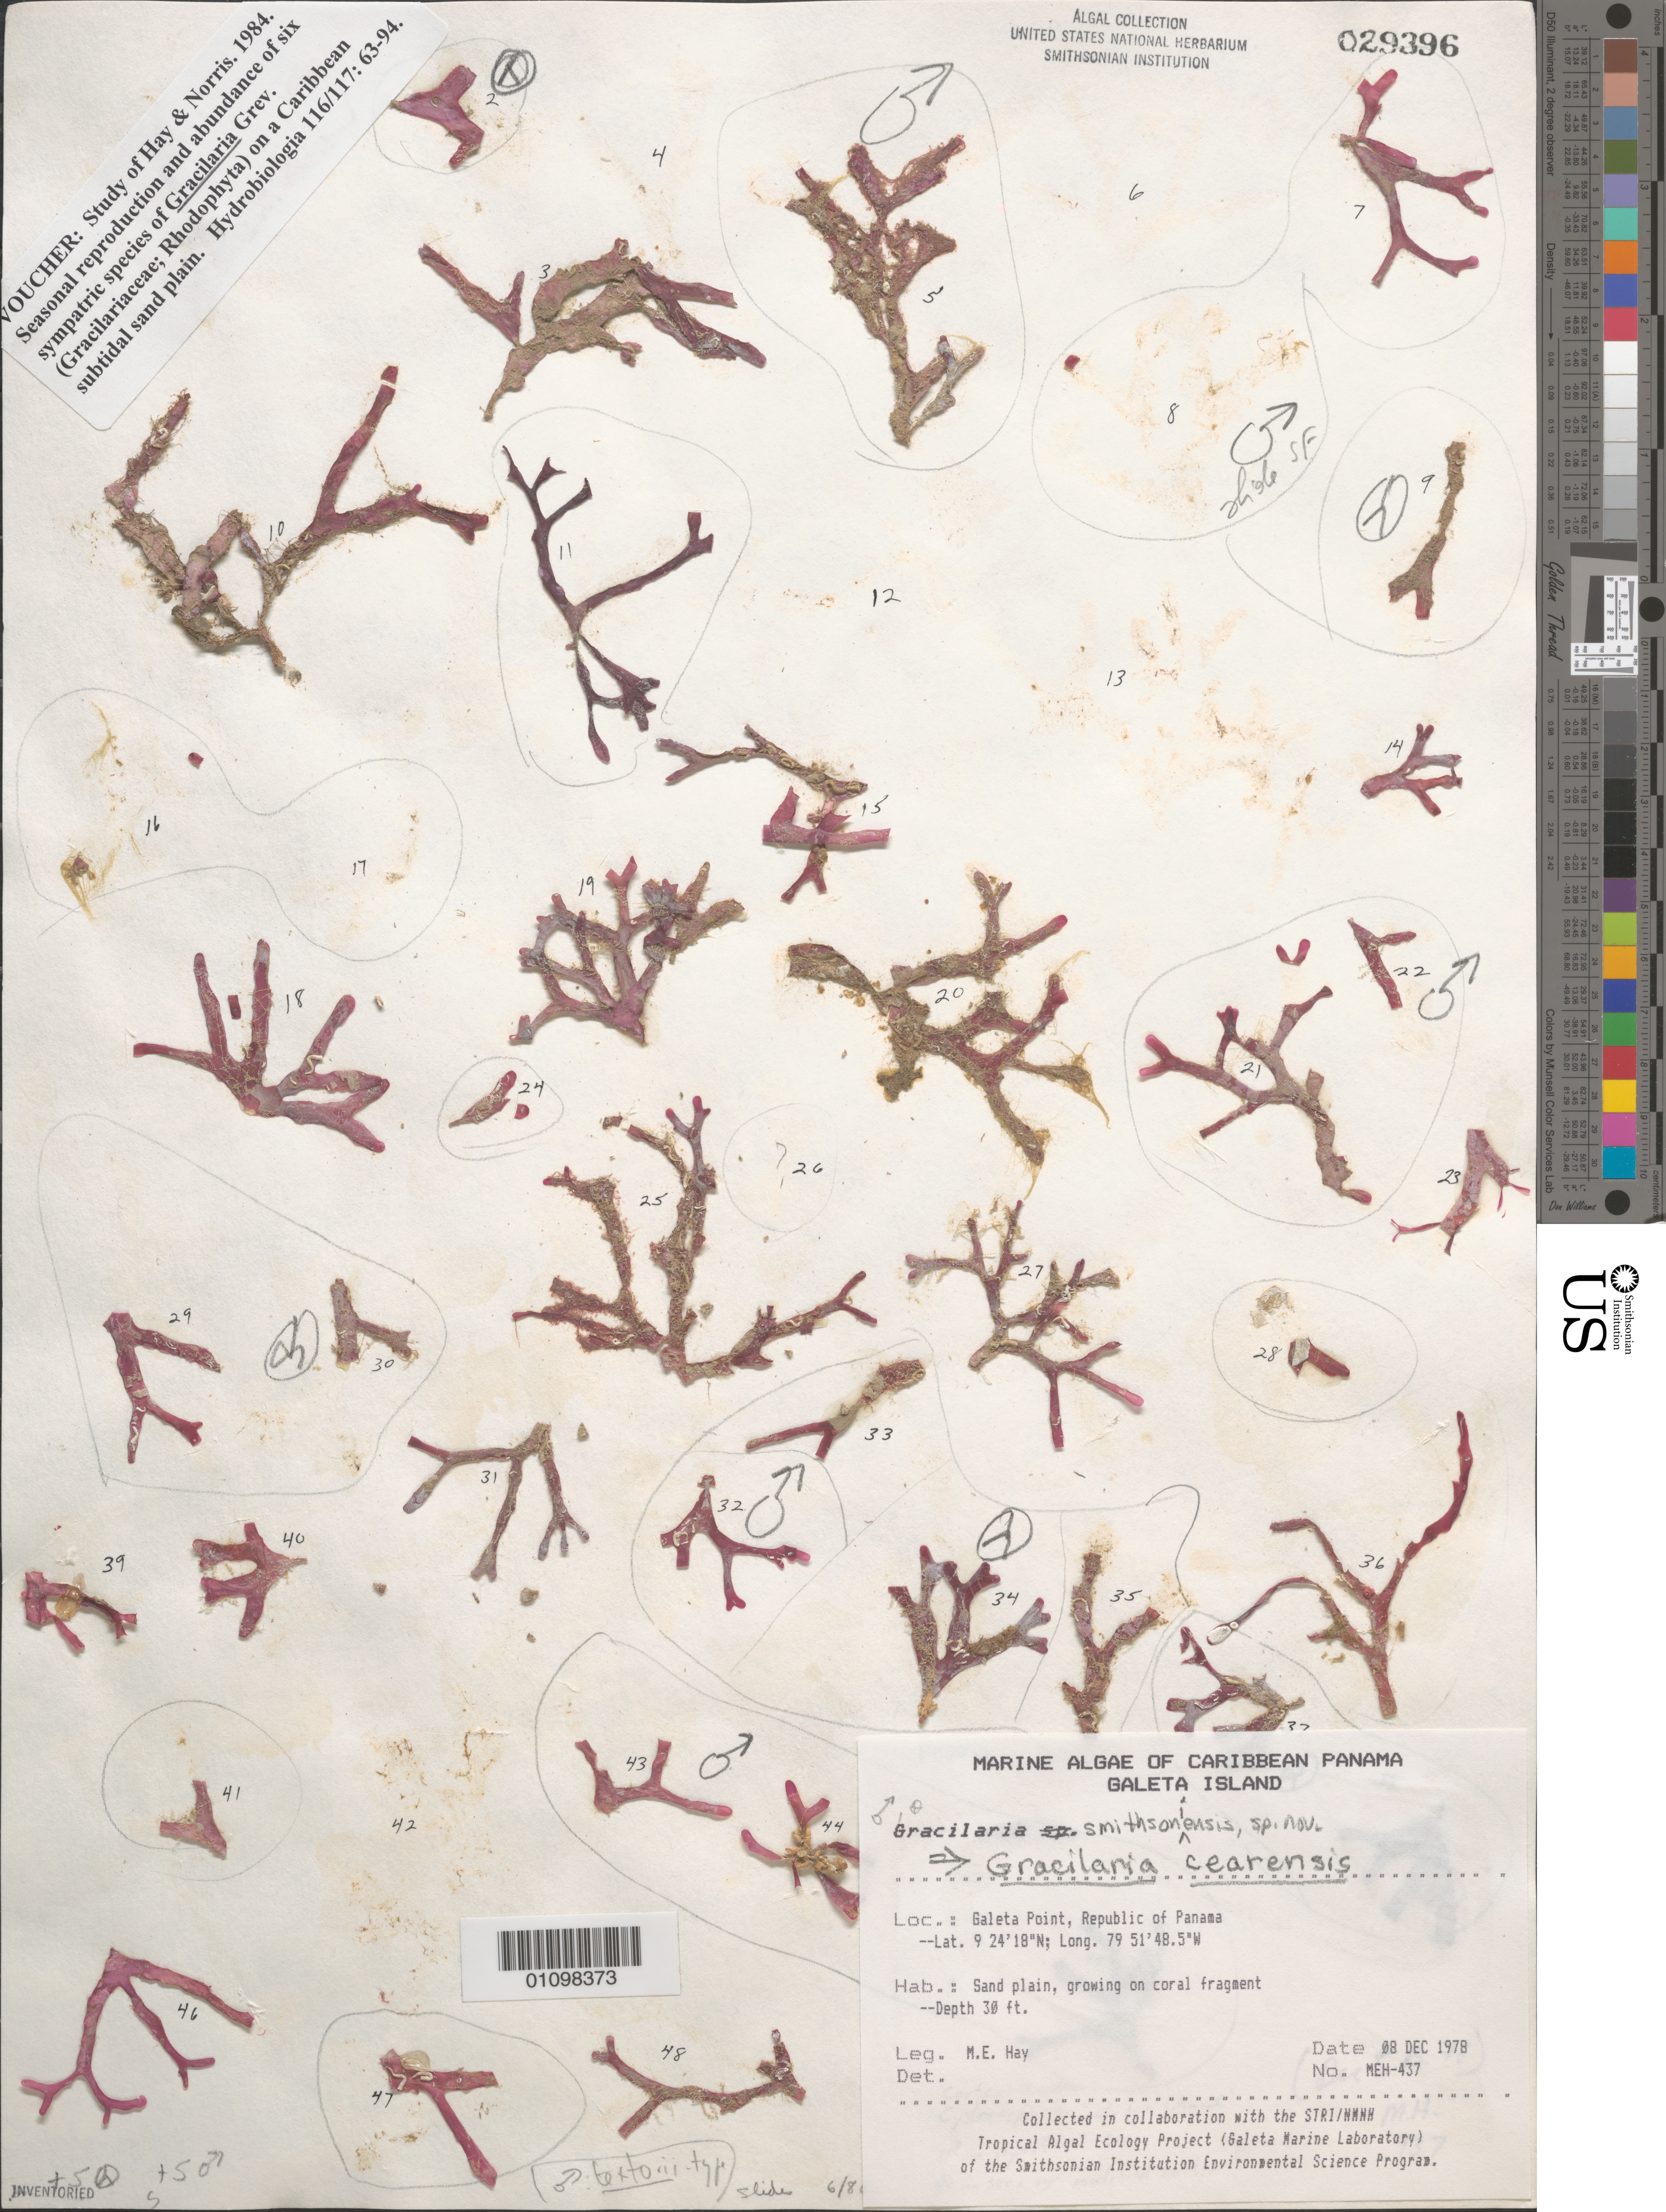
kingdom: Plantae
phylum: Rhodophyta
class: Florideophyceae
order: Gracilariales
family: Gracilariaceae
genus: Gracilaria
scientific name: Gracilaria cearensis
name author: (A.B. Joly & F.C. Pinheiro in A.B. Joly et al.) A.B. Joly & F.C. Pinheiro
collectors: M. E. Hay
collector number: MEH-437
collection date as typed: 08 Dec 1978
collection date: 1978-12-08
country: Panama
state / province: Colón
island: Galeta Island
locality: Galeta Point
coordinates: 9 24' 18" N, 79 51' 48.5" W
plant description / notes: Voucher for Gracilaria smithsoniensis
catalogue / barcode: US 29396